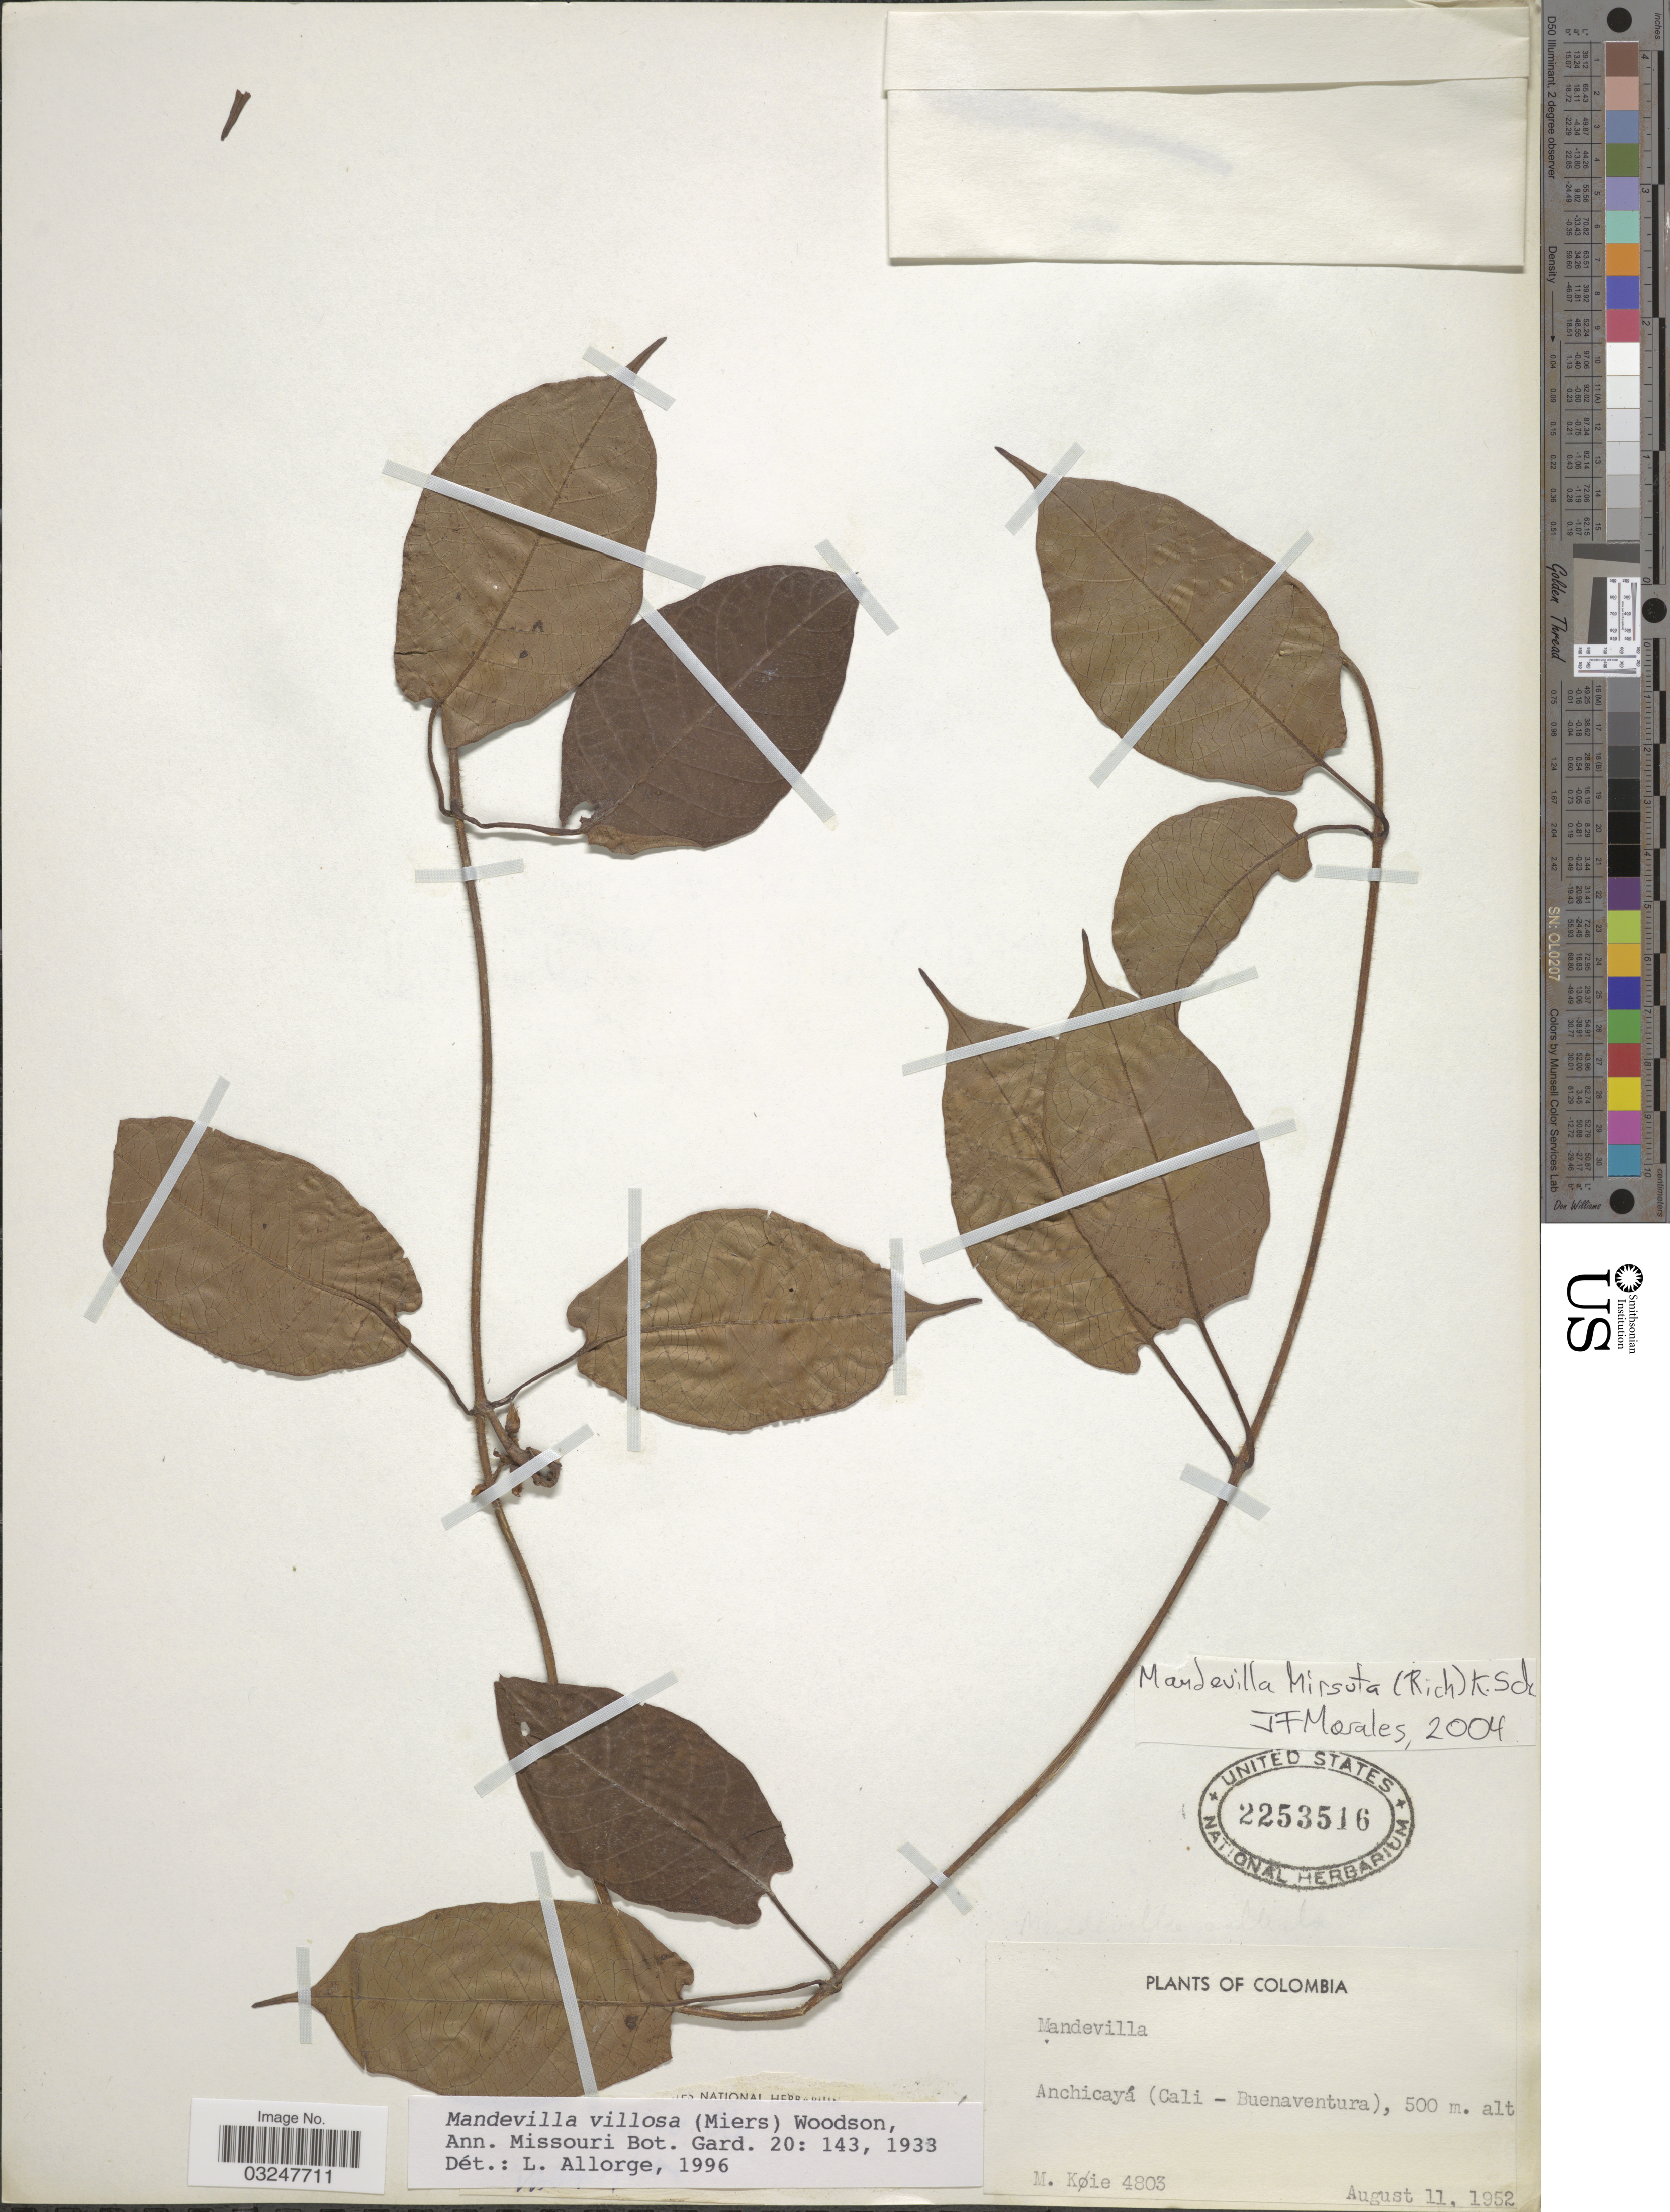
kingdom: Plantae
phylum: Tracheophyta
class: Magnoliopsida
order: Gentianales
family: Apocynaceae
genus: Mandevilla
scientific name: Mandevilla hirsuta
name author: (Rich.) K. Schum.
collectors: M. Köie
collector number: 4803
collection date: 1952-08-11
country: Colombia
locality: Anchicayá (Cali - Buenaventura).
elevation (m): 500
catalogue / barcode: US 2253516